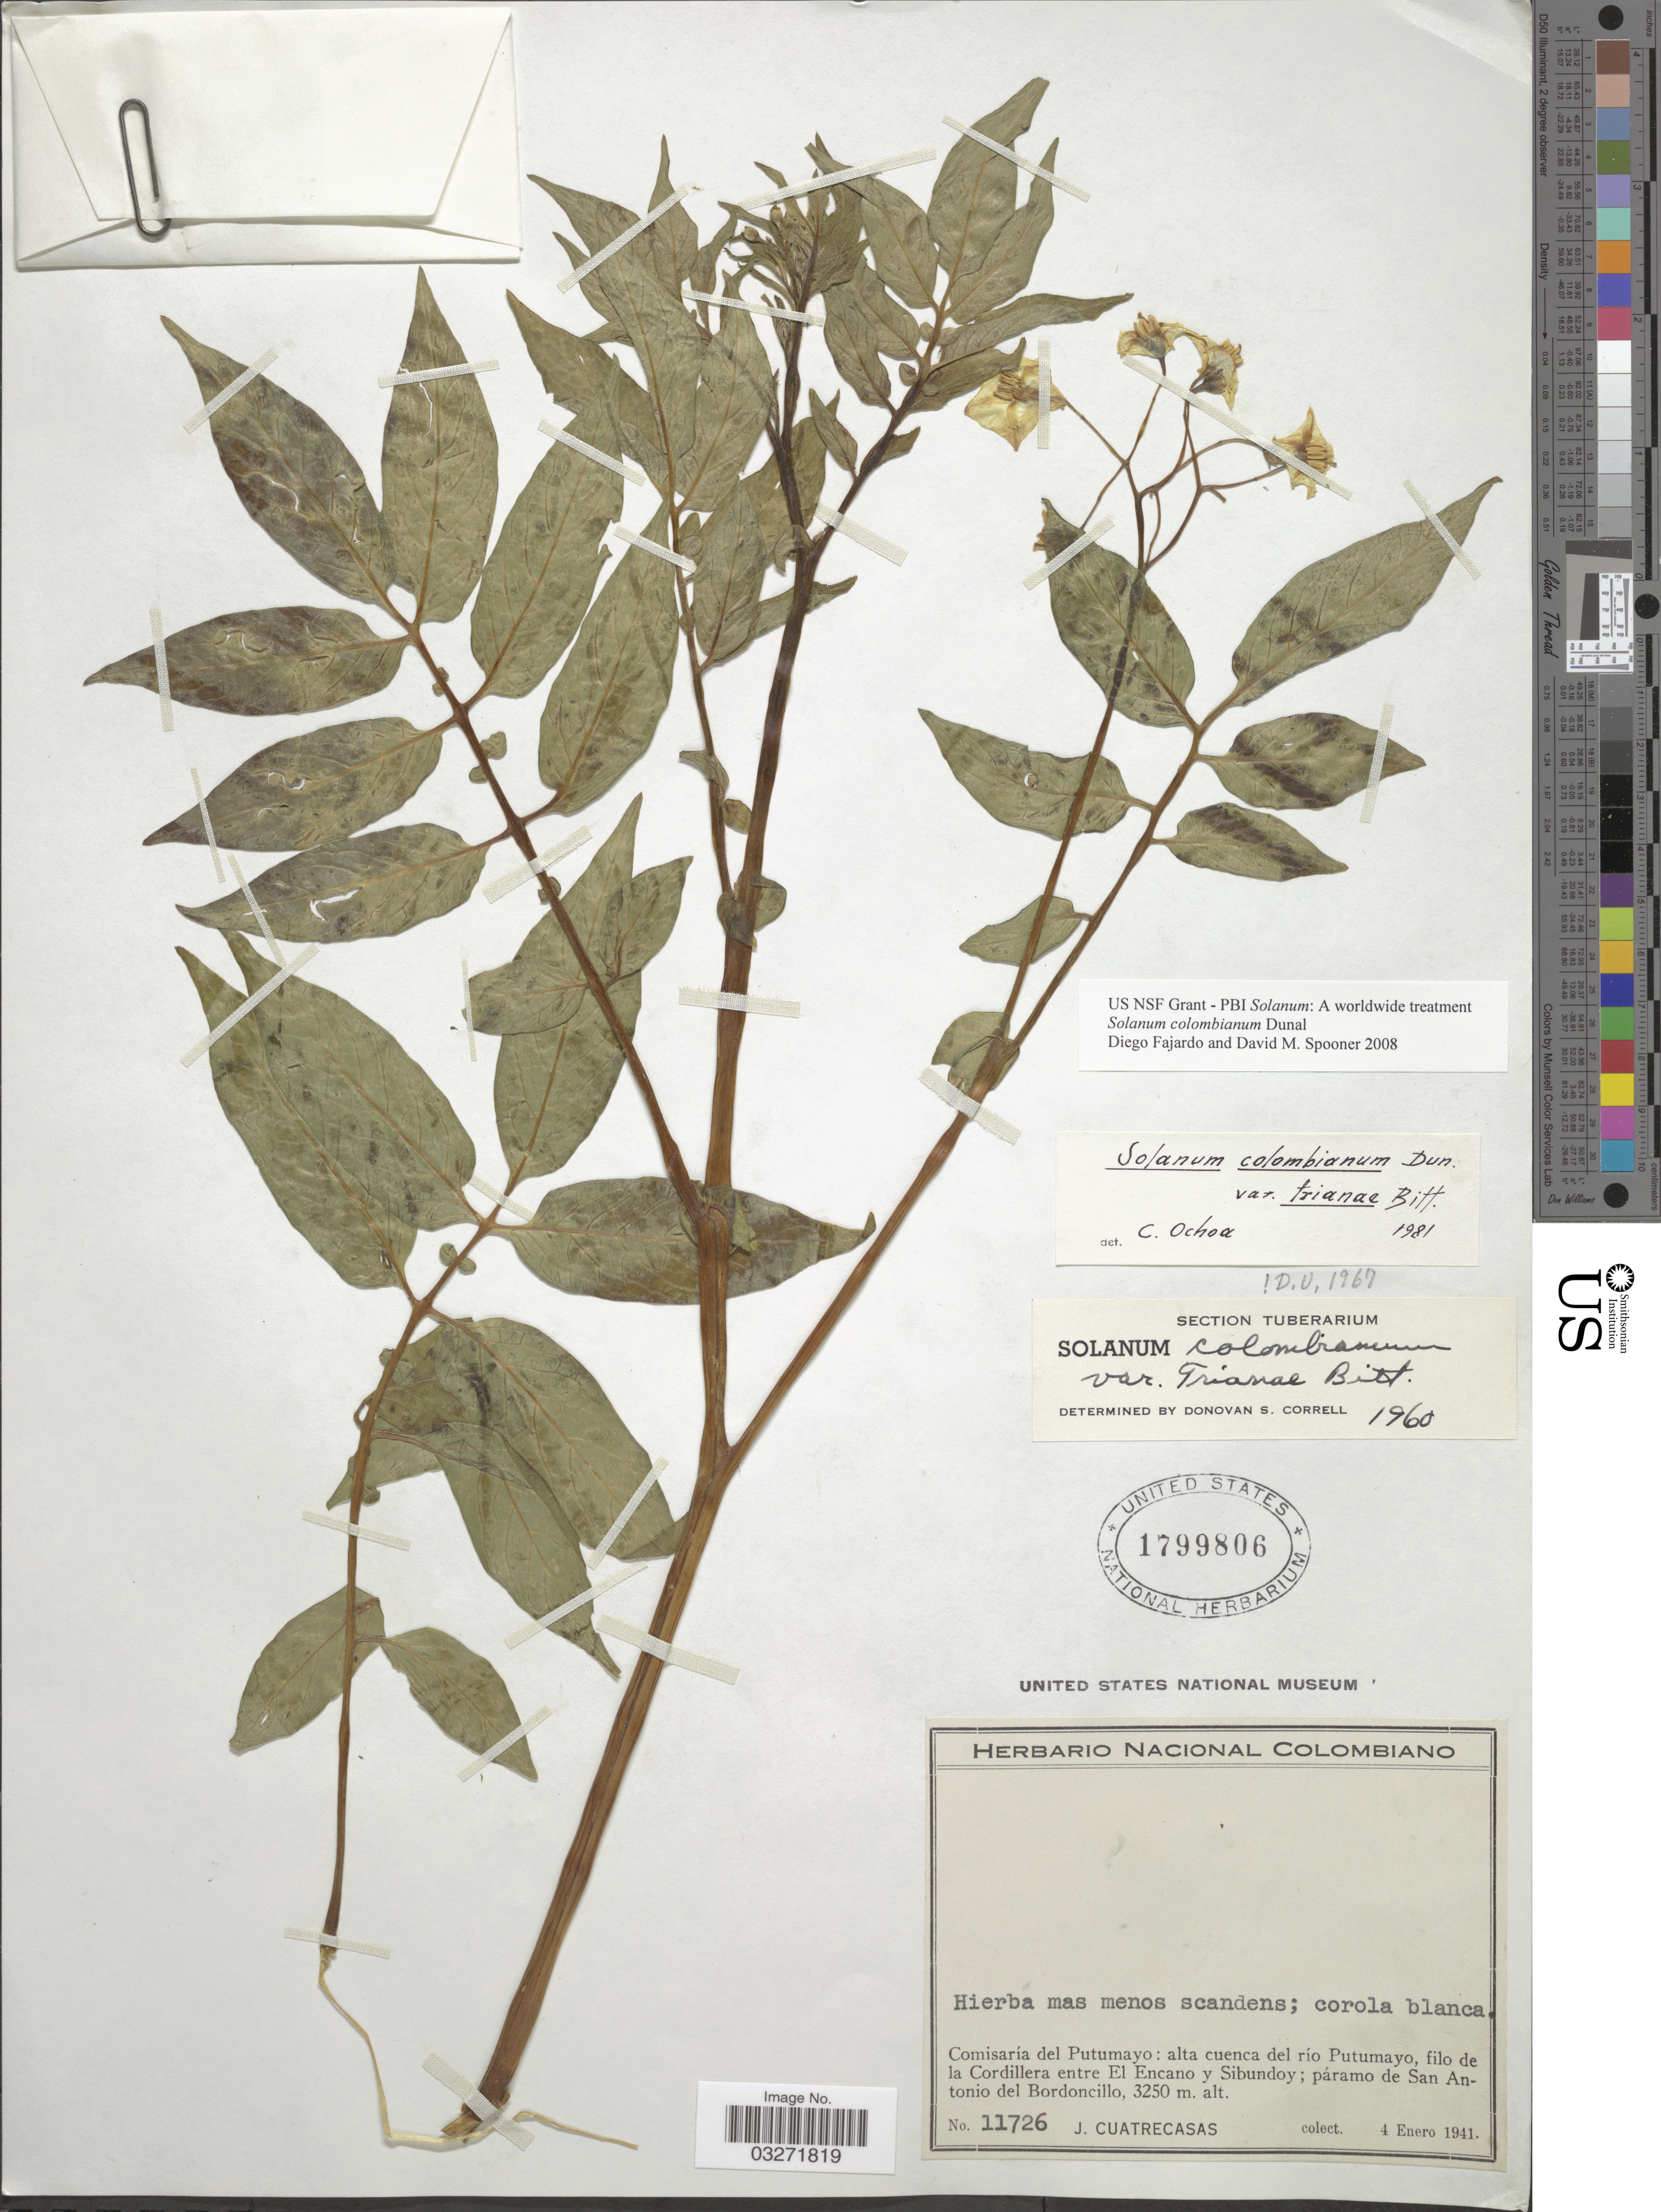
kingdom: Plantae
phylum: Tracheophyta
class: Magnoliopsida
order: Solanales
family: Solanaceae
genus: Solanum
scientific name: Solanum colombianum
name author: Dunal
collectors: J. Cuatrecasas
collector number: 11726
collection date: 1941-01-04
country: Colombia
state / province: Putumayo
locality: Comisaría del Putumayo: alta cuenca del río Putumayo, filo de la Cordillera entre El Encano y Sibundoy; páramo de San Antonio del Bordoncillo.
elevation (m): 3250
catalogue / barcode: US 1799806